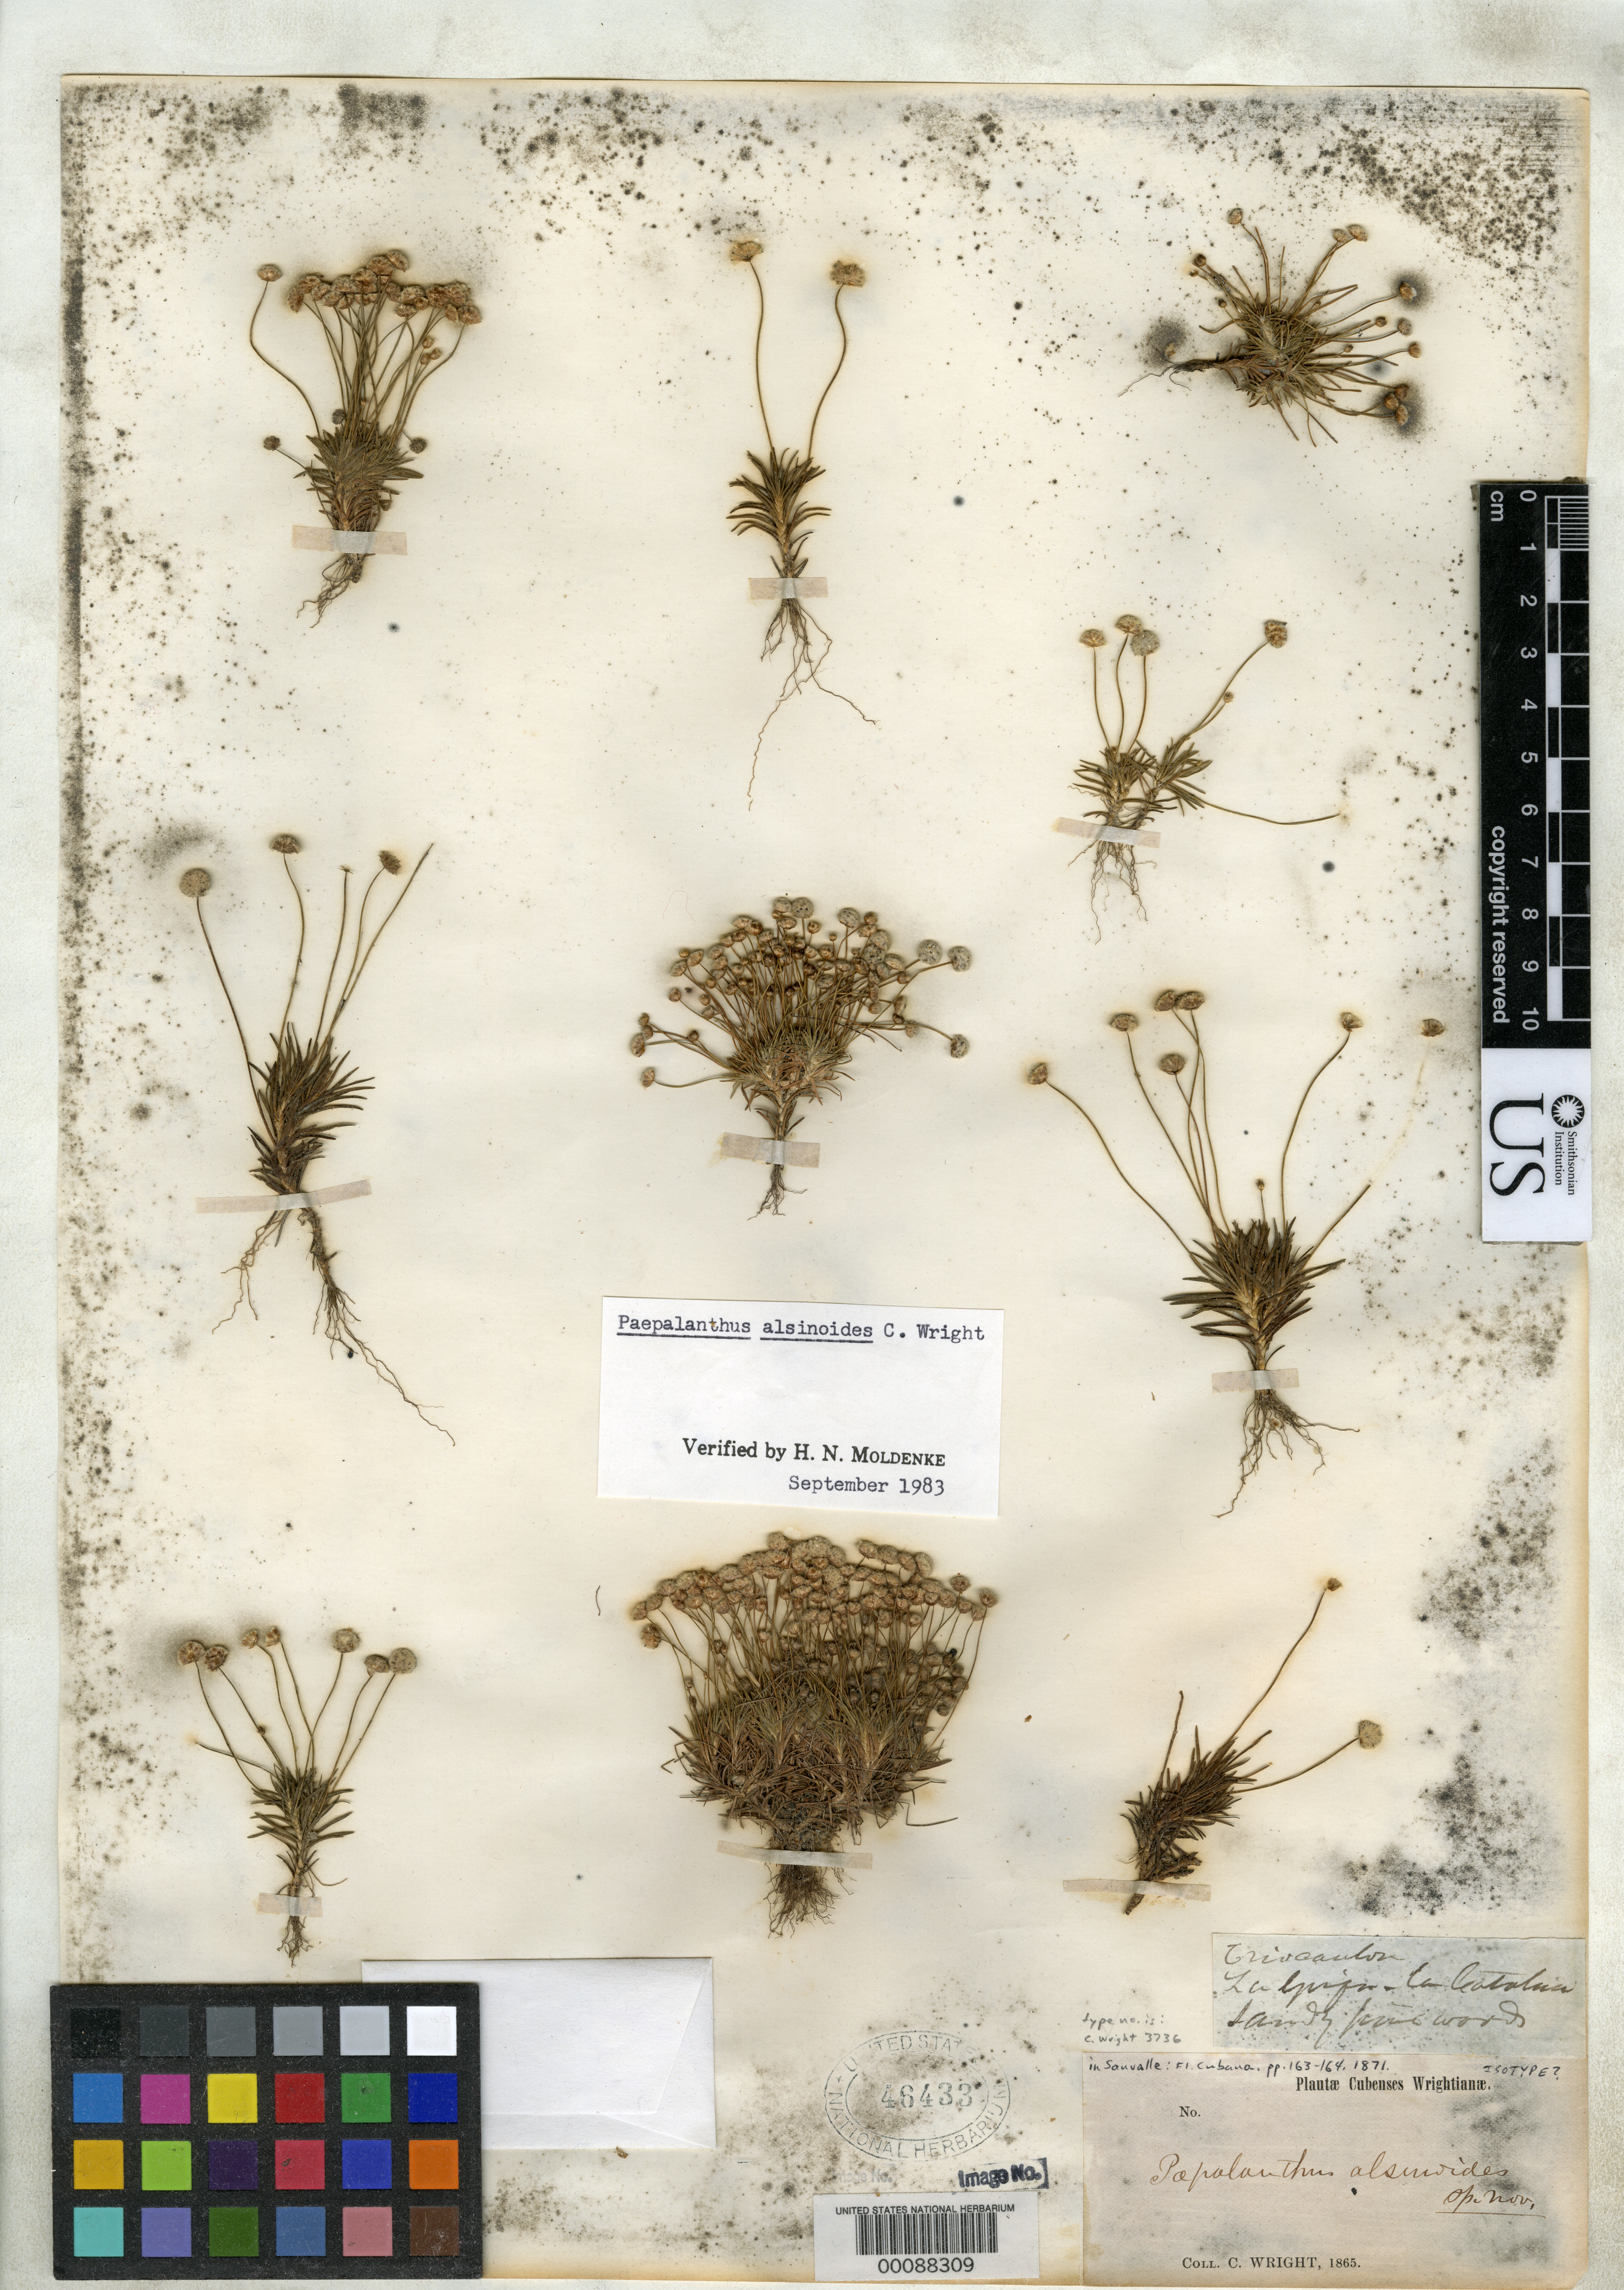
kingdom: Plantae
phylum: Tracheophyta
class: Liliopsida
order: Poales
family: Eriocaulaceae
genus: Paepalanthus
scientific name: Paepalanthus alsinoides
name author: C. Wright in Sauvalle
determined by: Moldenke, H. N.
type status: Possible Isotype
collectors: C. Wright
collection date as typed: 1865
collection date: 1865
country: Cuba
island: Greater Antilles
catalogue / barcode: US 46433